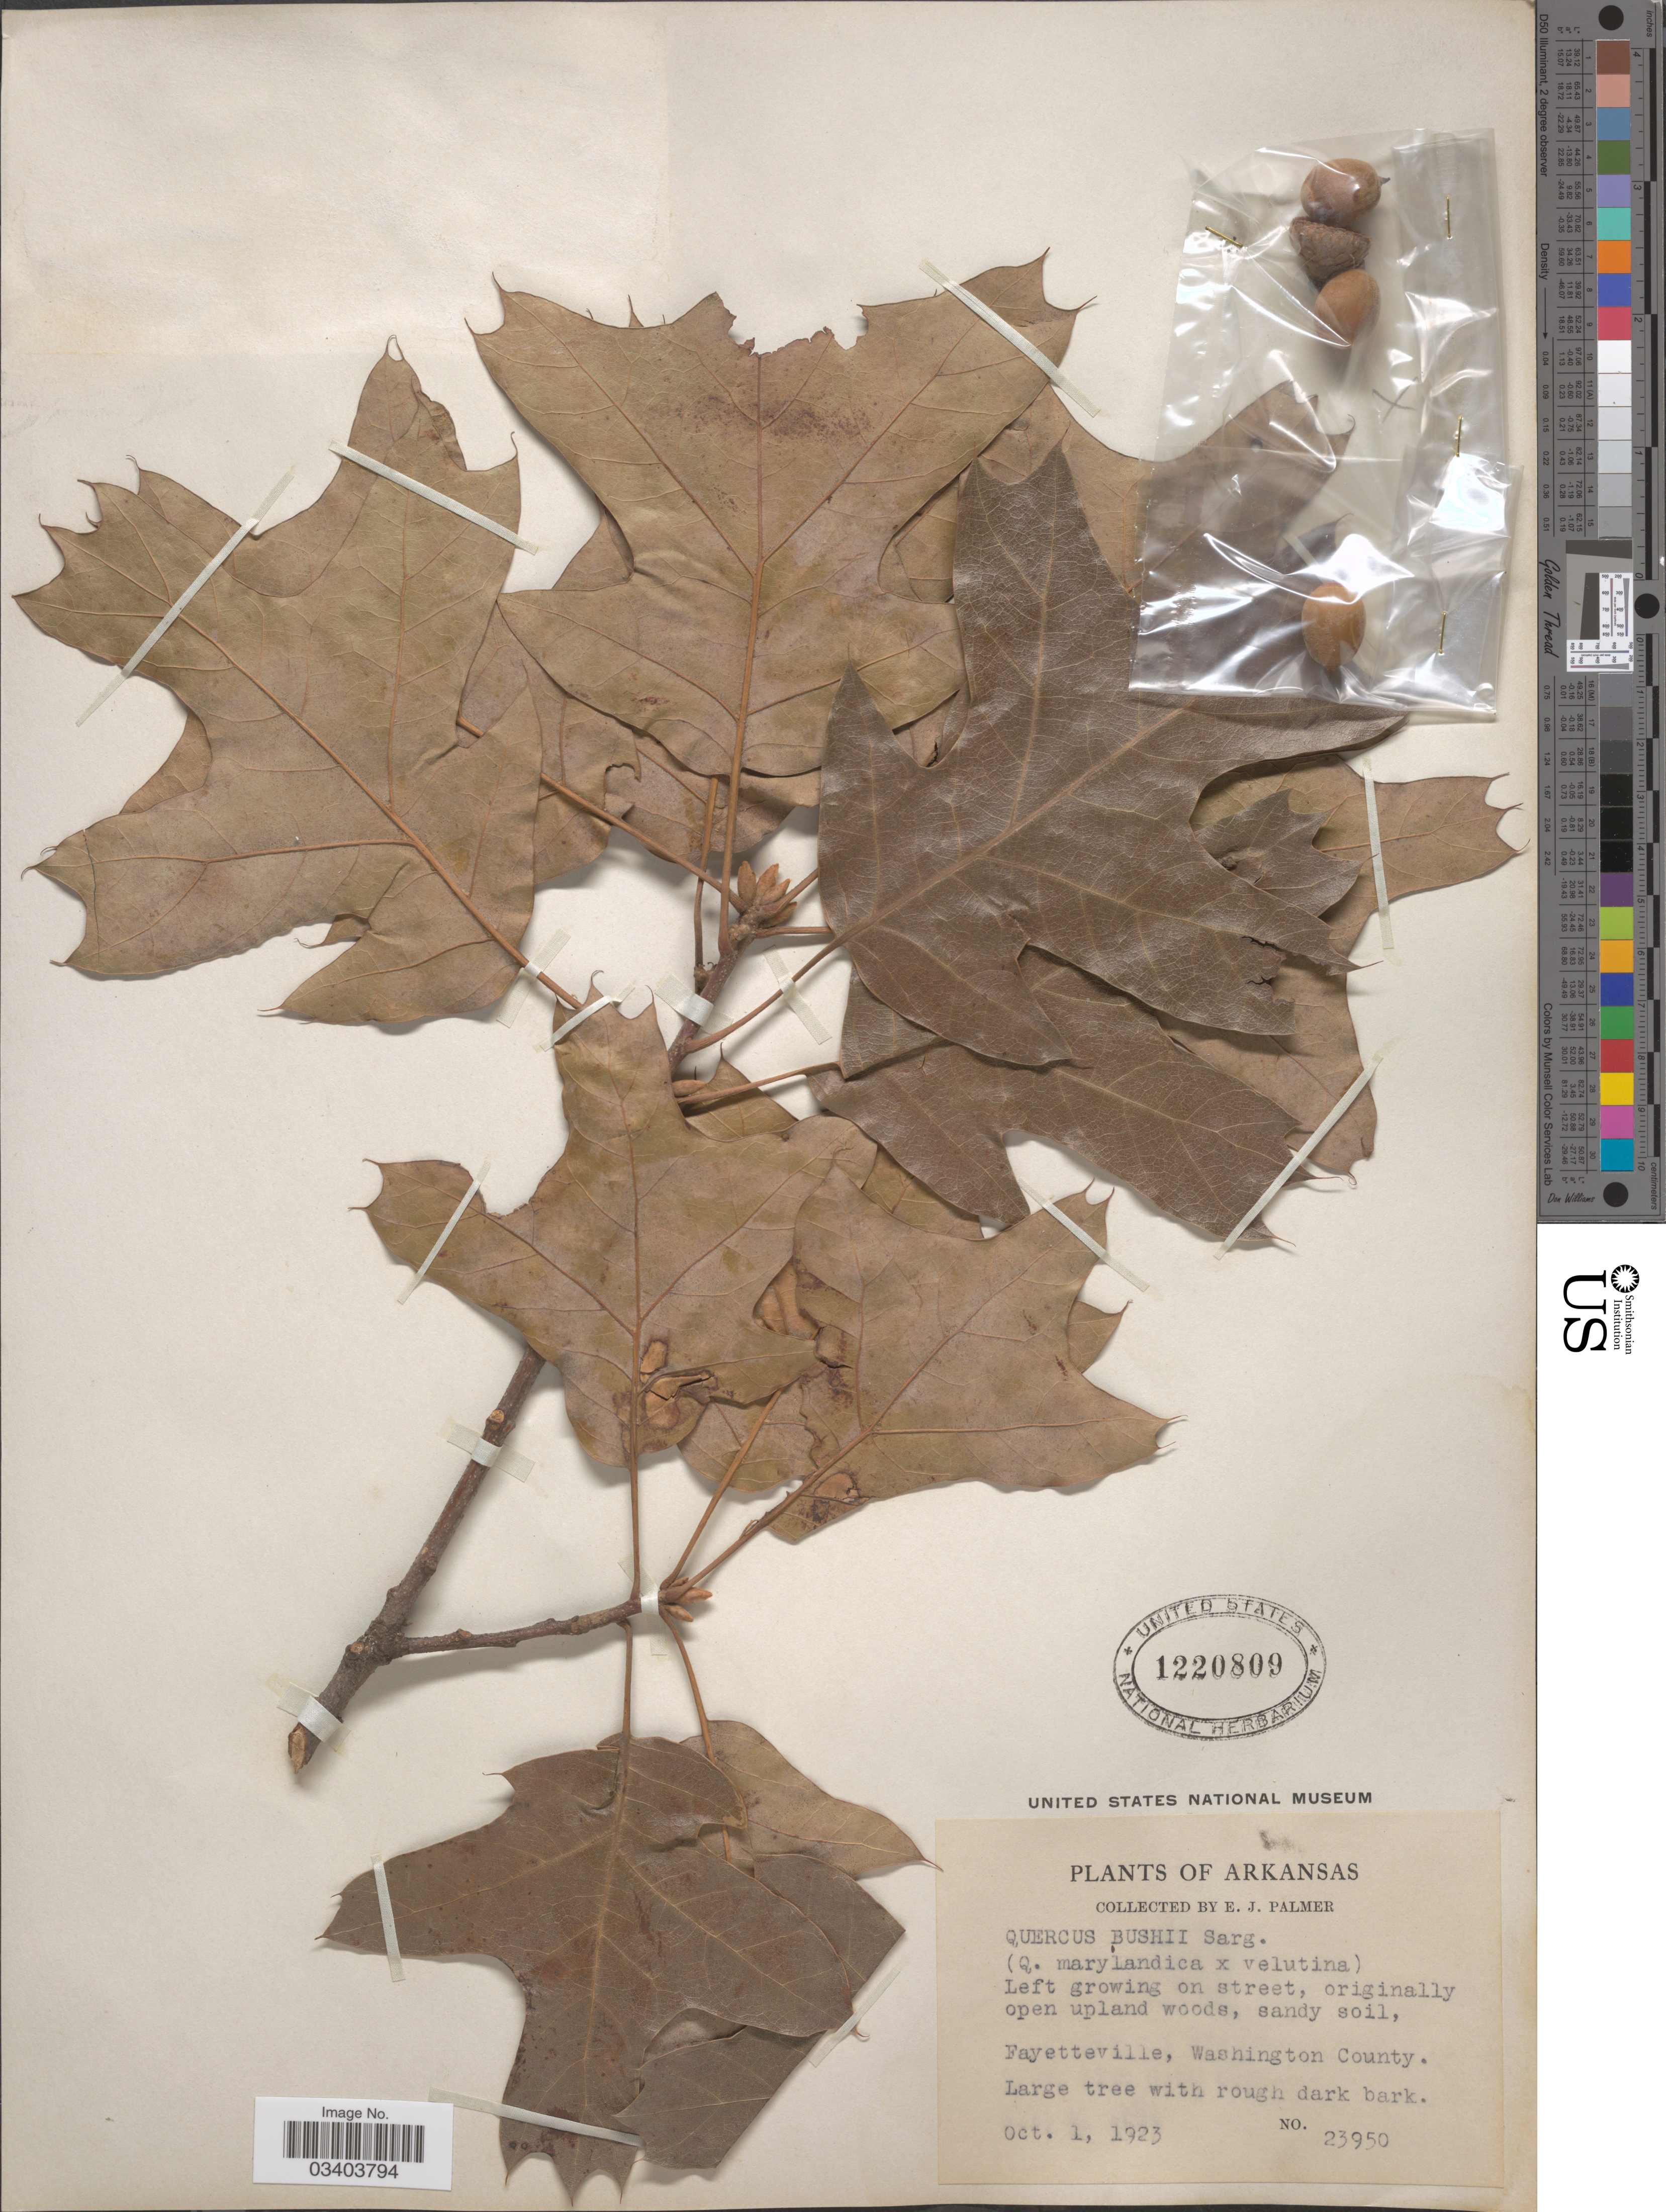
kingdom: Plantae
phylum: Tracheophyta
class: Magnoliopsida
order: Fagales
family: Fagaceae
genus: Quercus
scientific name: Quercus x bushii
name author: Sarg.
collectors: E. J. Palmer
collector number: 23950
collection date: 1923-10-01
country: United States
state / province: Arkansas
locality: Fayetteville, Washington County.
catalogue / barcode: US 1220809